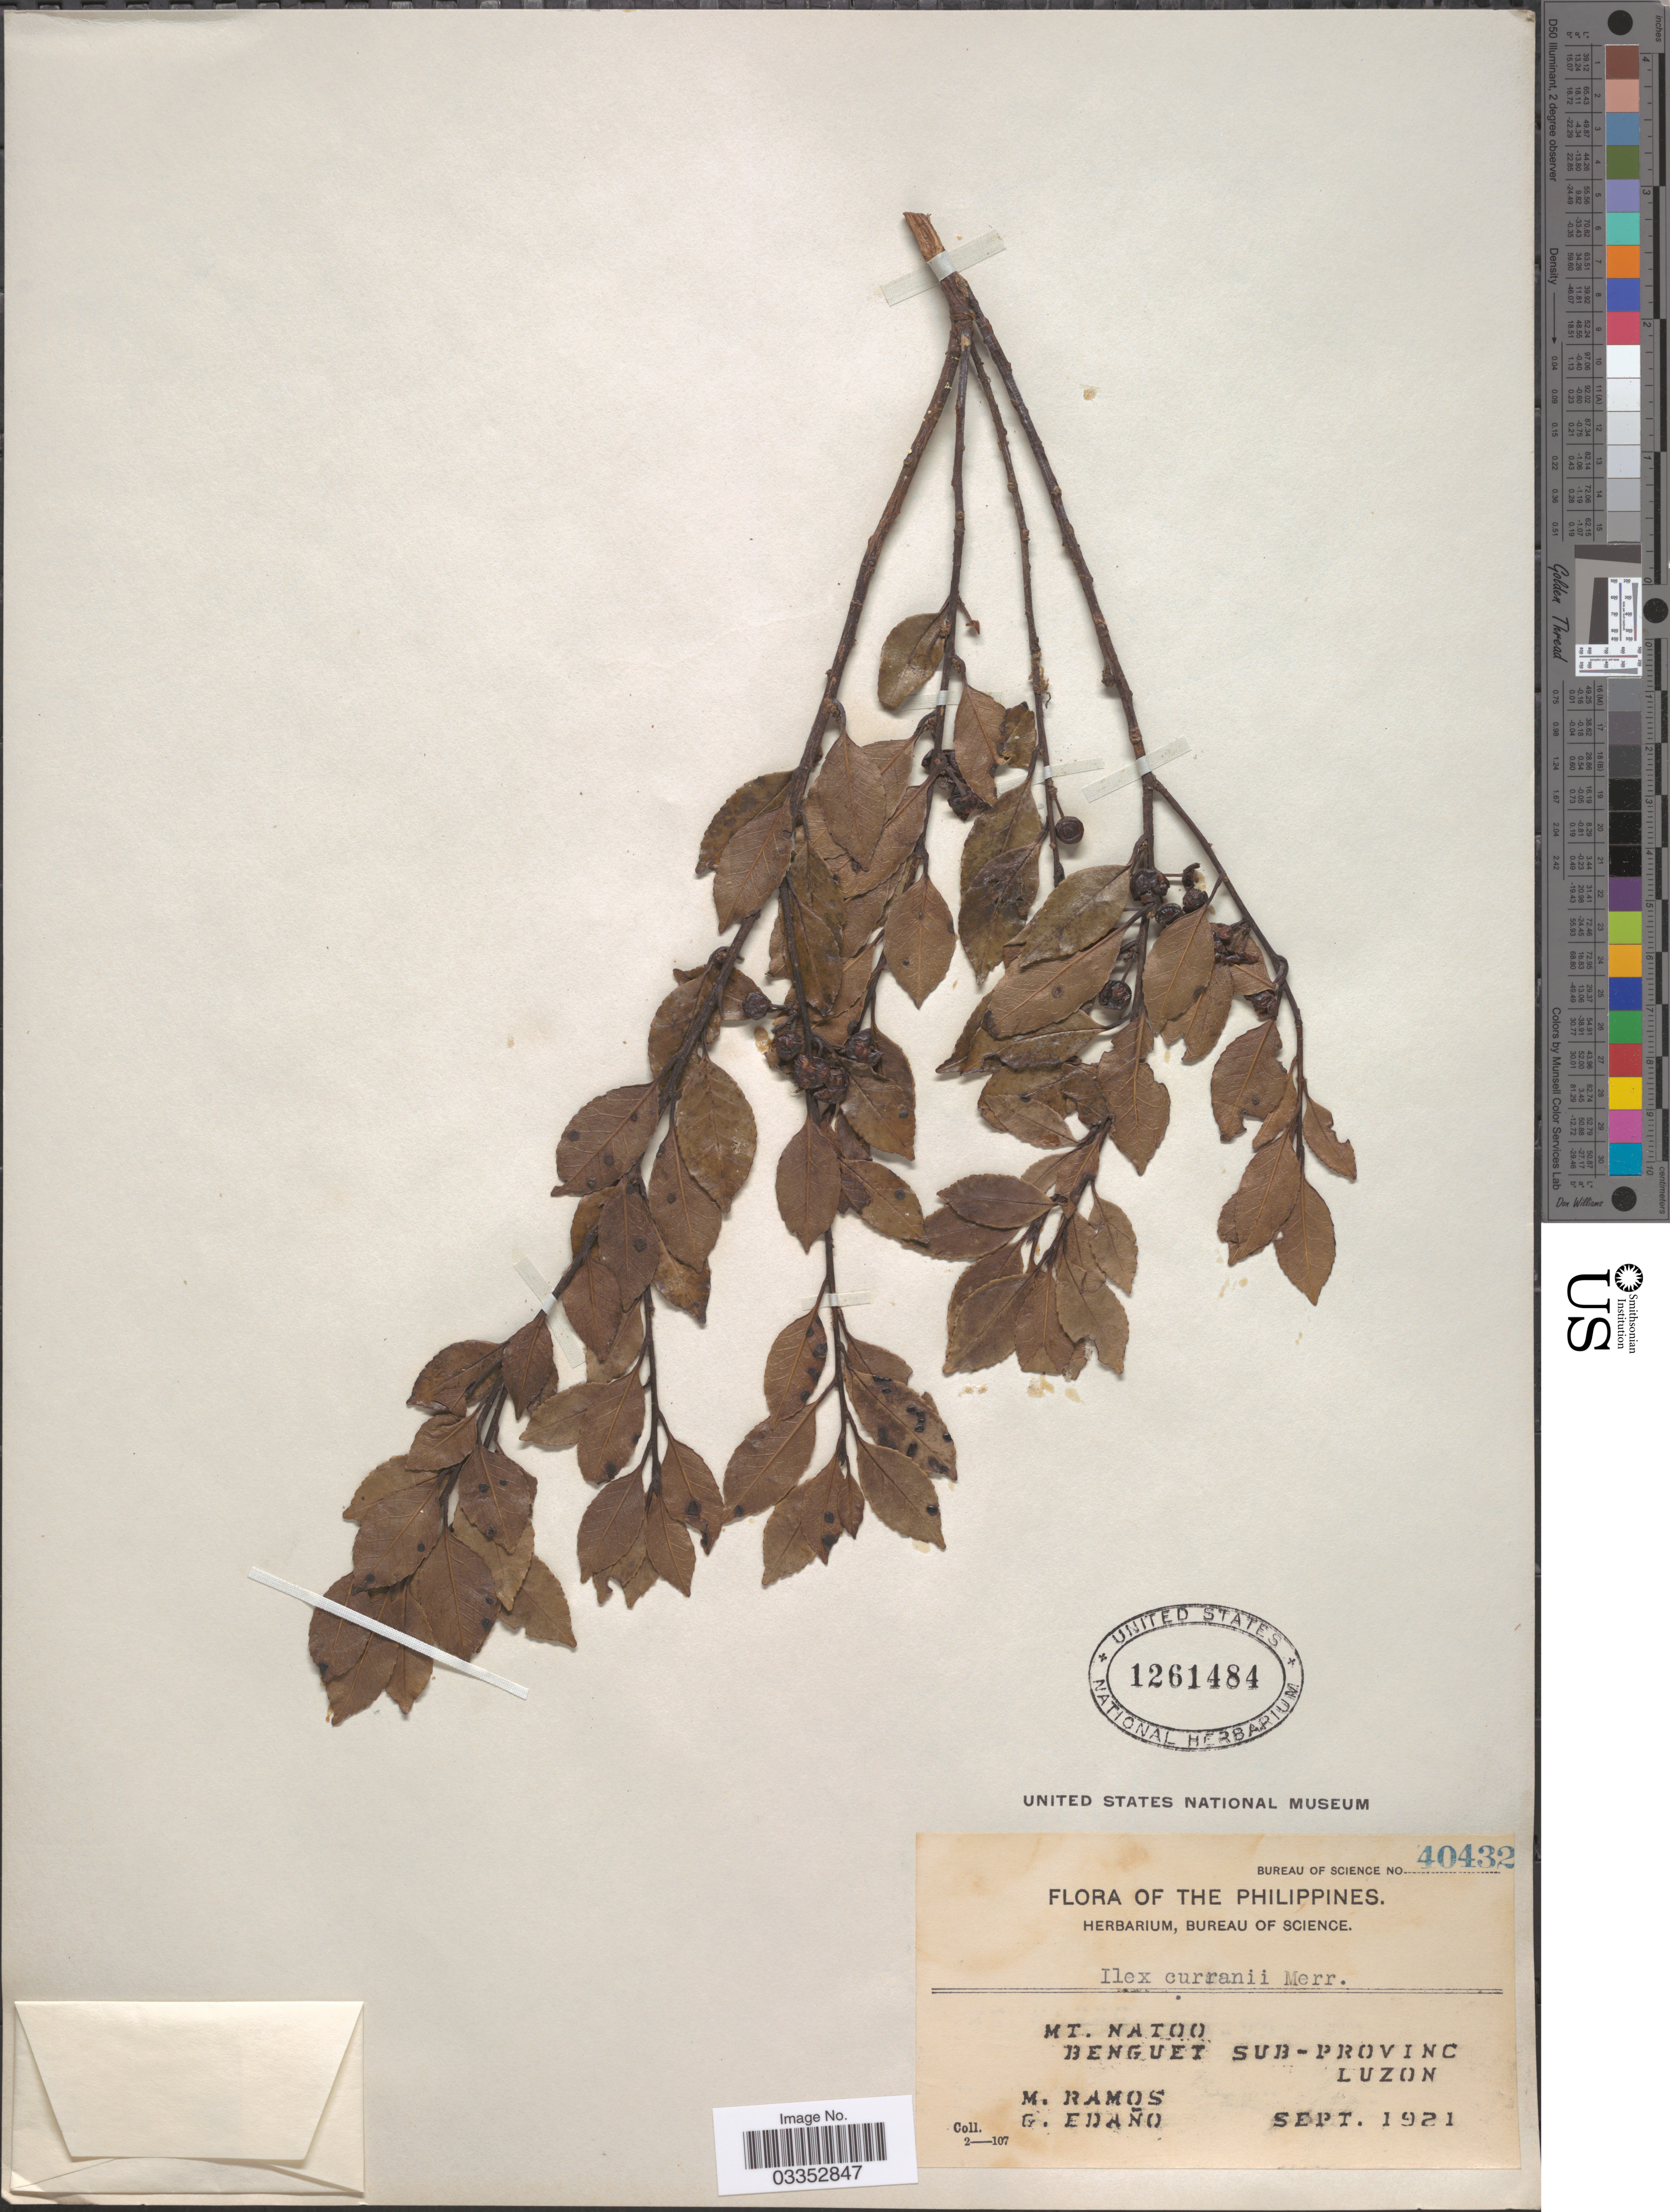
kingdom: Plantae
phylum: Tracheophyta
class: Magnoliopsida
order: Aquifoliales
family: Aquifoliaceae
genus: Ilex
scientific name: Ilex curranii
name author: Merr.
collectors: M. Ramos & G. Edaño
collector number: Bureau of Science 40432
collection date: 1921-09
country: Philippines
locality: Mt. Natoo, Benguet Sub-Province, Luzon.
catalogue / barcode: US 1261484